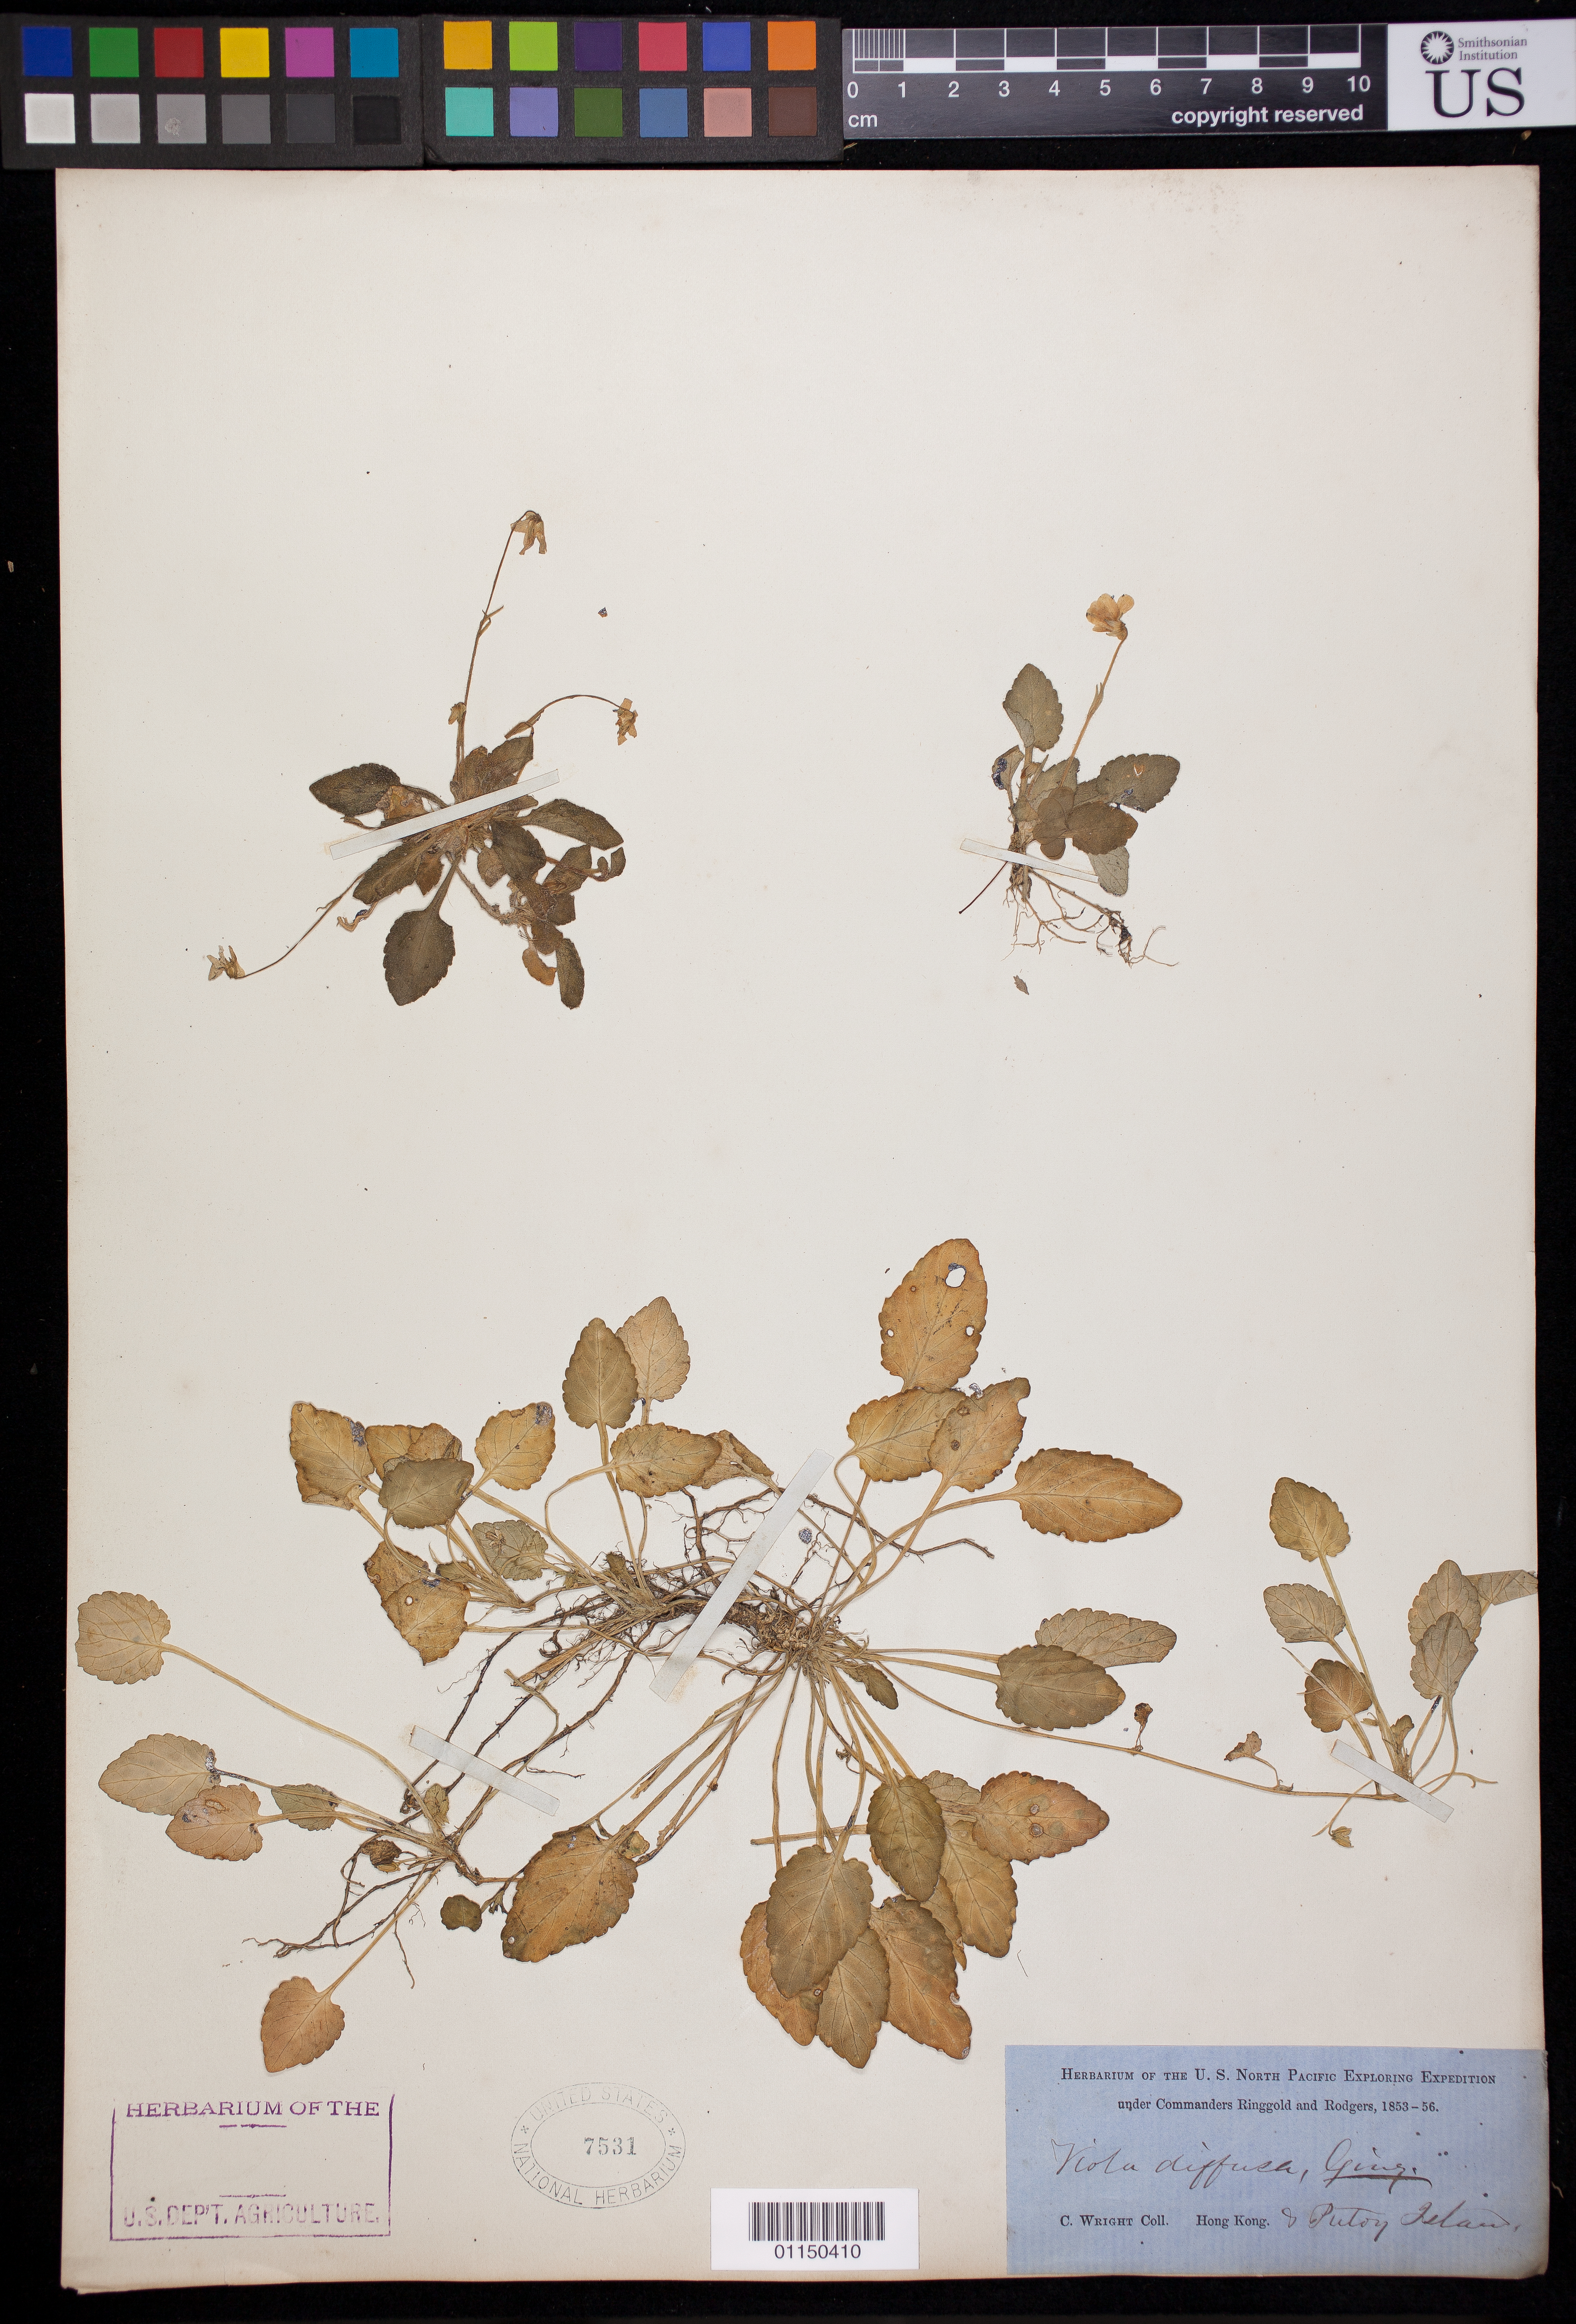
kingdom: Plantae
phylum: Tracheophyta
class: Magnoliopsida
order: Malpighiales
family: Violaceae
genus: Viola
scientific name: Viola diffusa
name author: Ging.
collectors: C. Wright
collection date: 1853/1856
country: China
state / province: Hong Kong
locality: Hong Kong & Putoy Island. [interpreted]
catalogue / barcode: US 7531